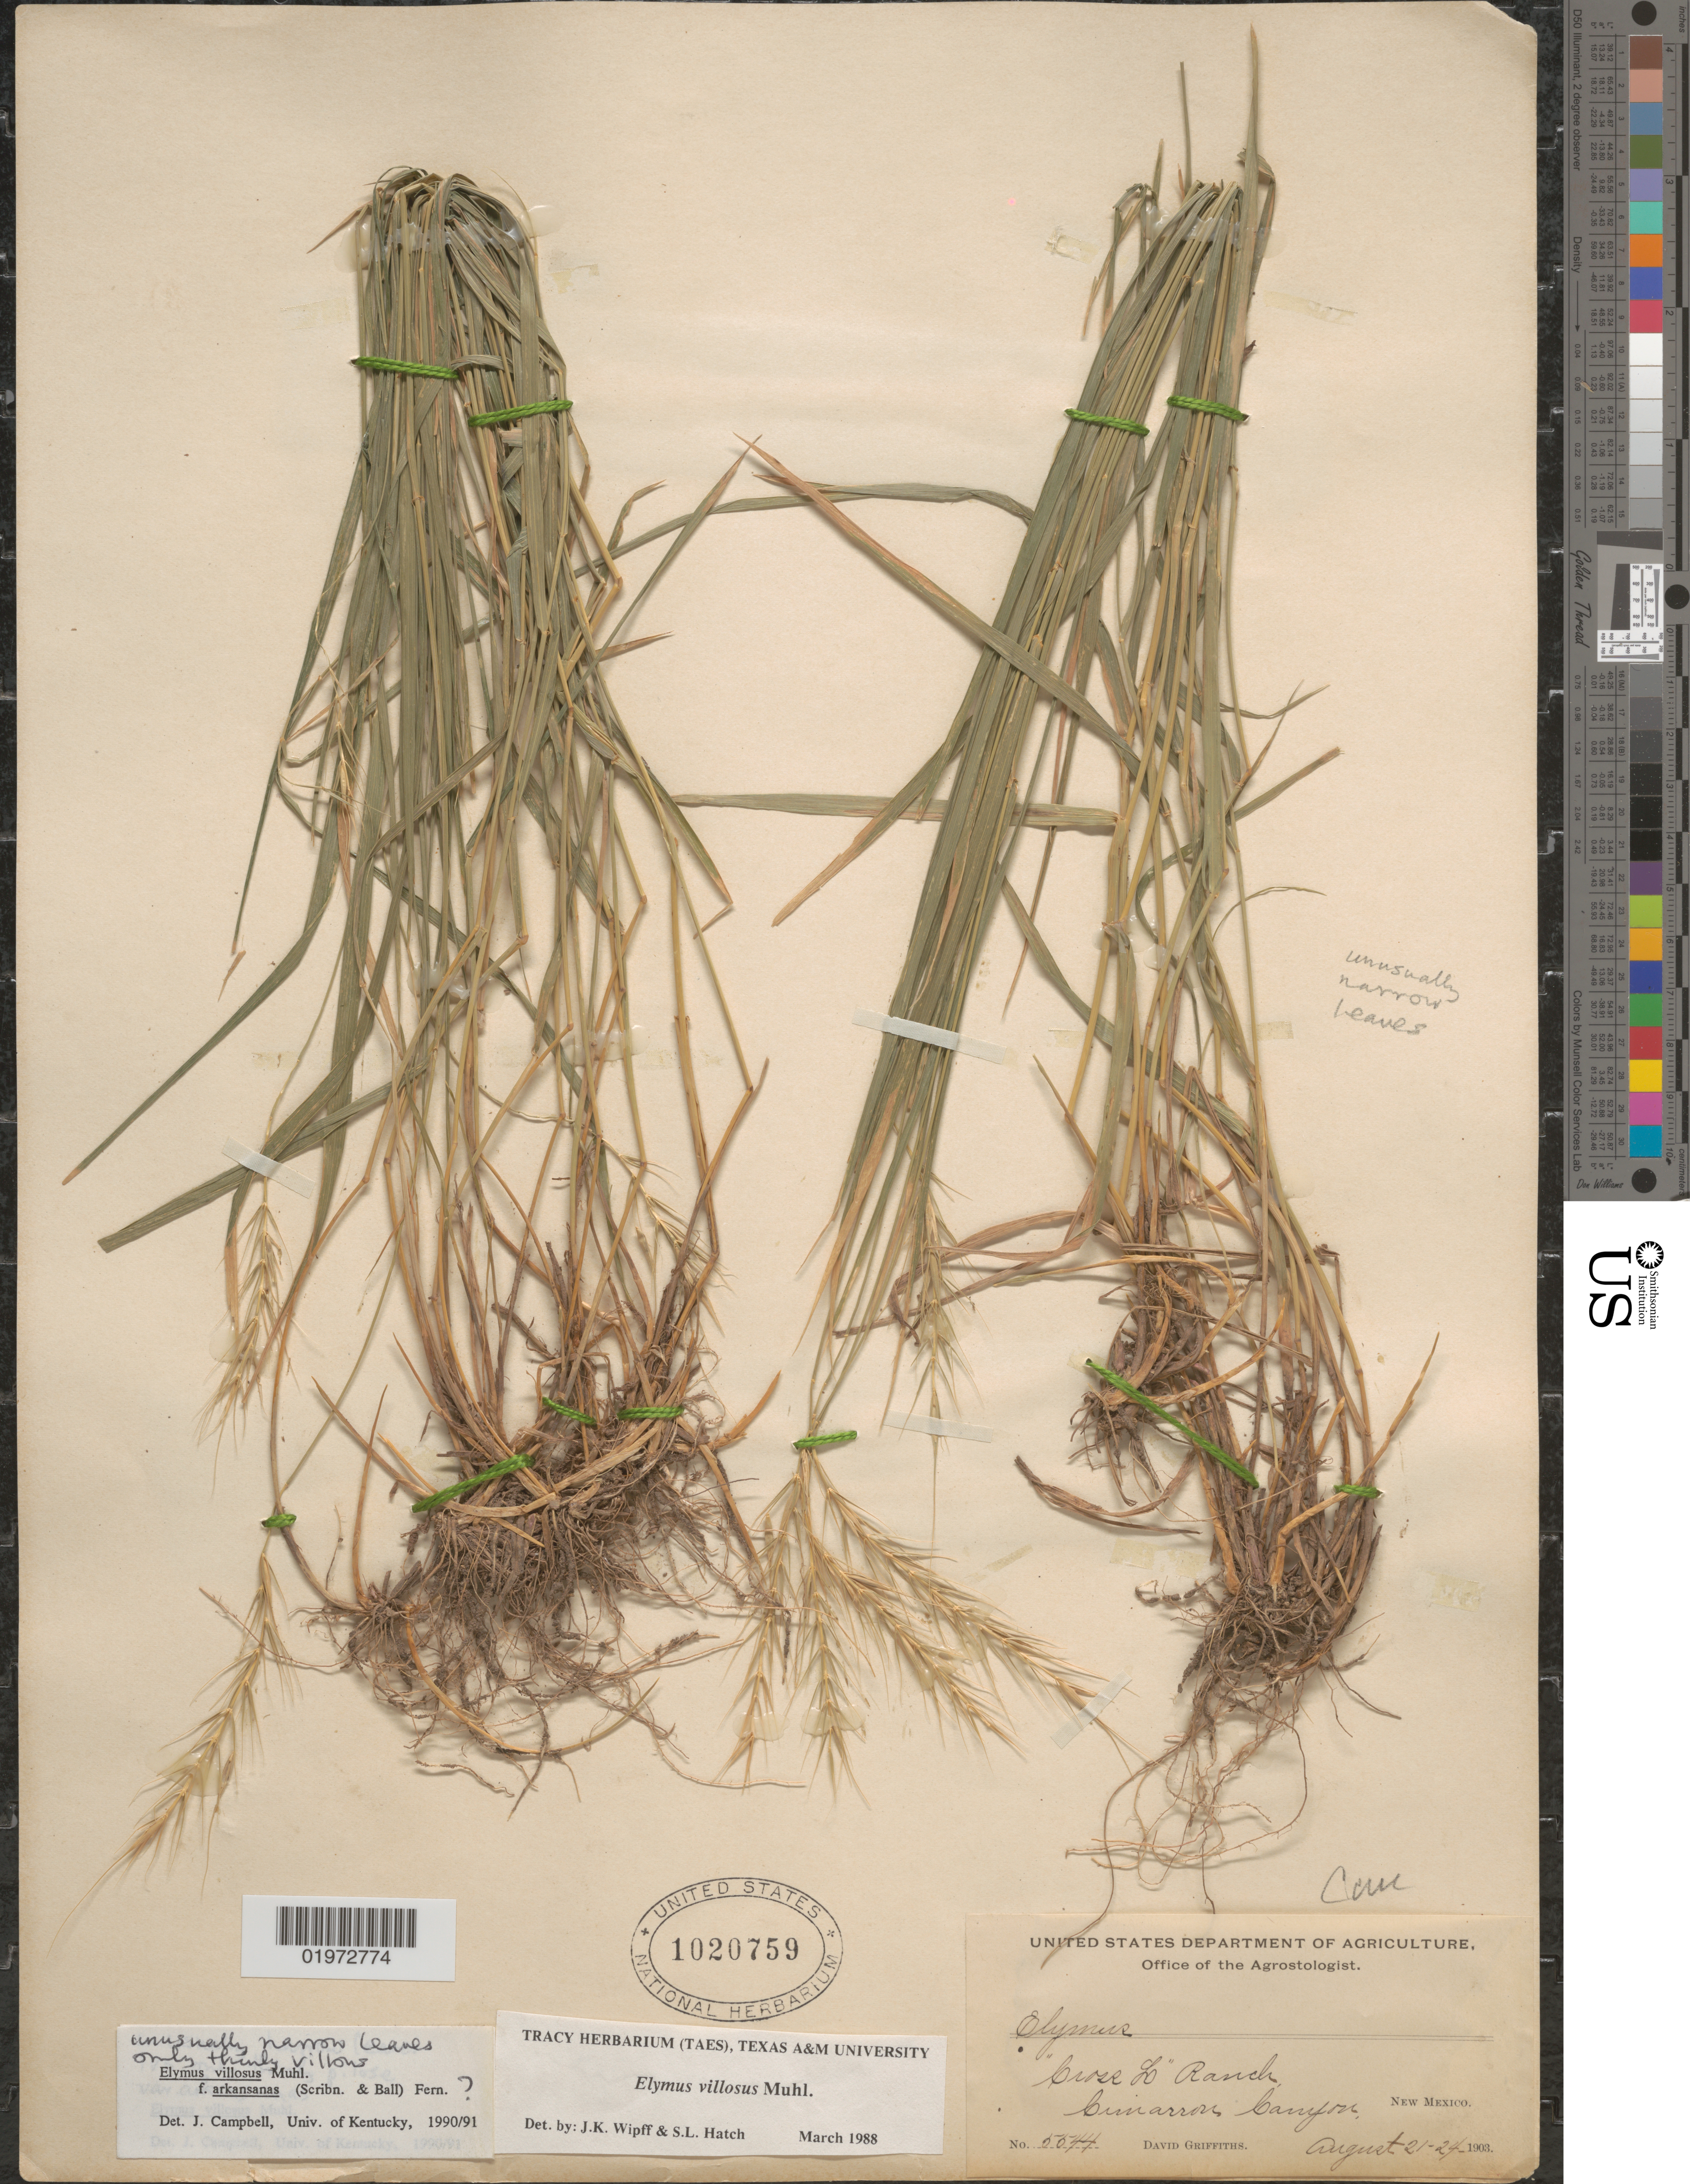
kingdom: Plantae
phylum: Tracheophyta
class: Liliopsida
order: Poales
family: Poaceae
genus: Elymus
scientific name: Elymus villosus var. arkansanus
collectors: D. Griffiths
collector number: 5544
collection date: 1903-08-21/1903-08-24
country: United States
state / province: New Mexico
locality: Cross L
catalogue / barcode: US 1020759